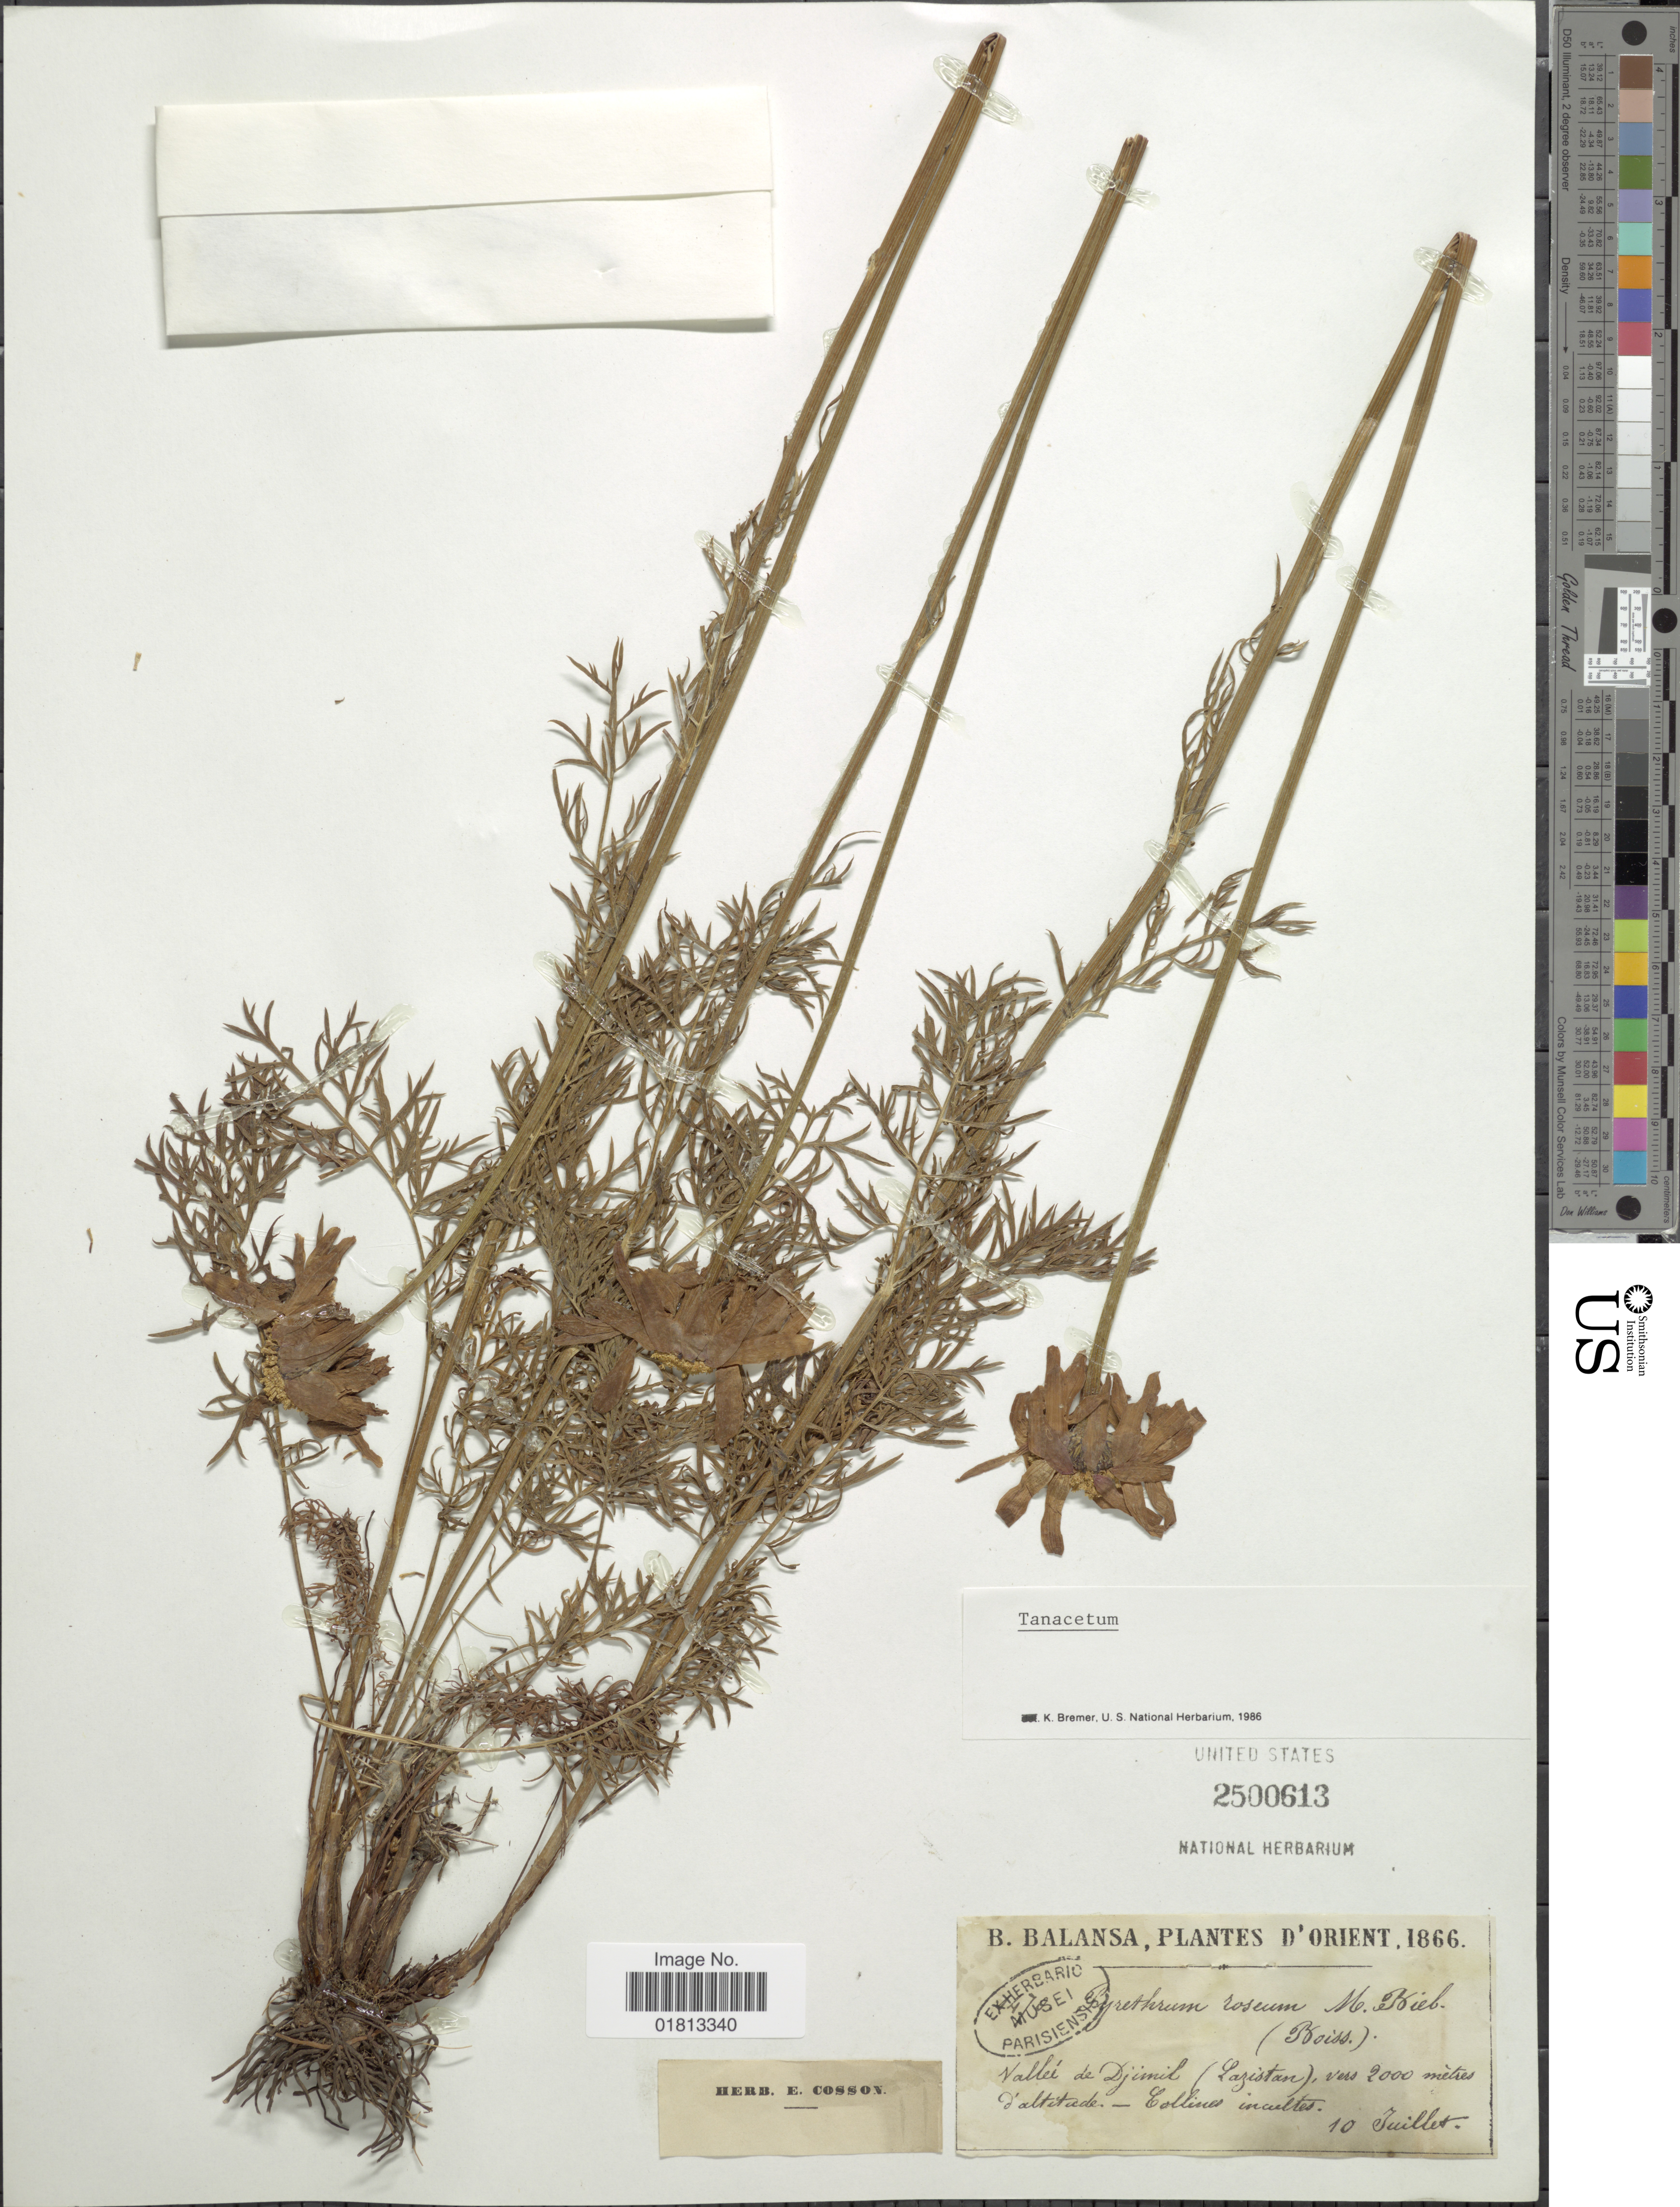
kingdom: Plantae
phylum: Tracheophyta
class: Magnoliopsida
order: Asterales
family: Asteraceae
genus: Tanacetum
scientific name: Tanacetum roseum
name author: Sch. Bip.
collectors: B. Balansa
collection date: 1866-07-10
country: Turkey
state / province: Rize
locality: Plantes d'Orient. Vallée de Djimil (Lazistan)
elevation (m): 2000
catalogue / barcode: US 2500613